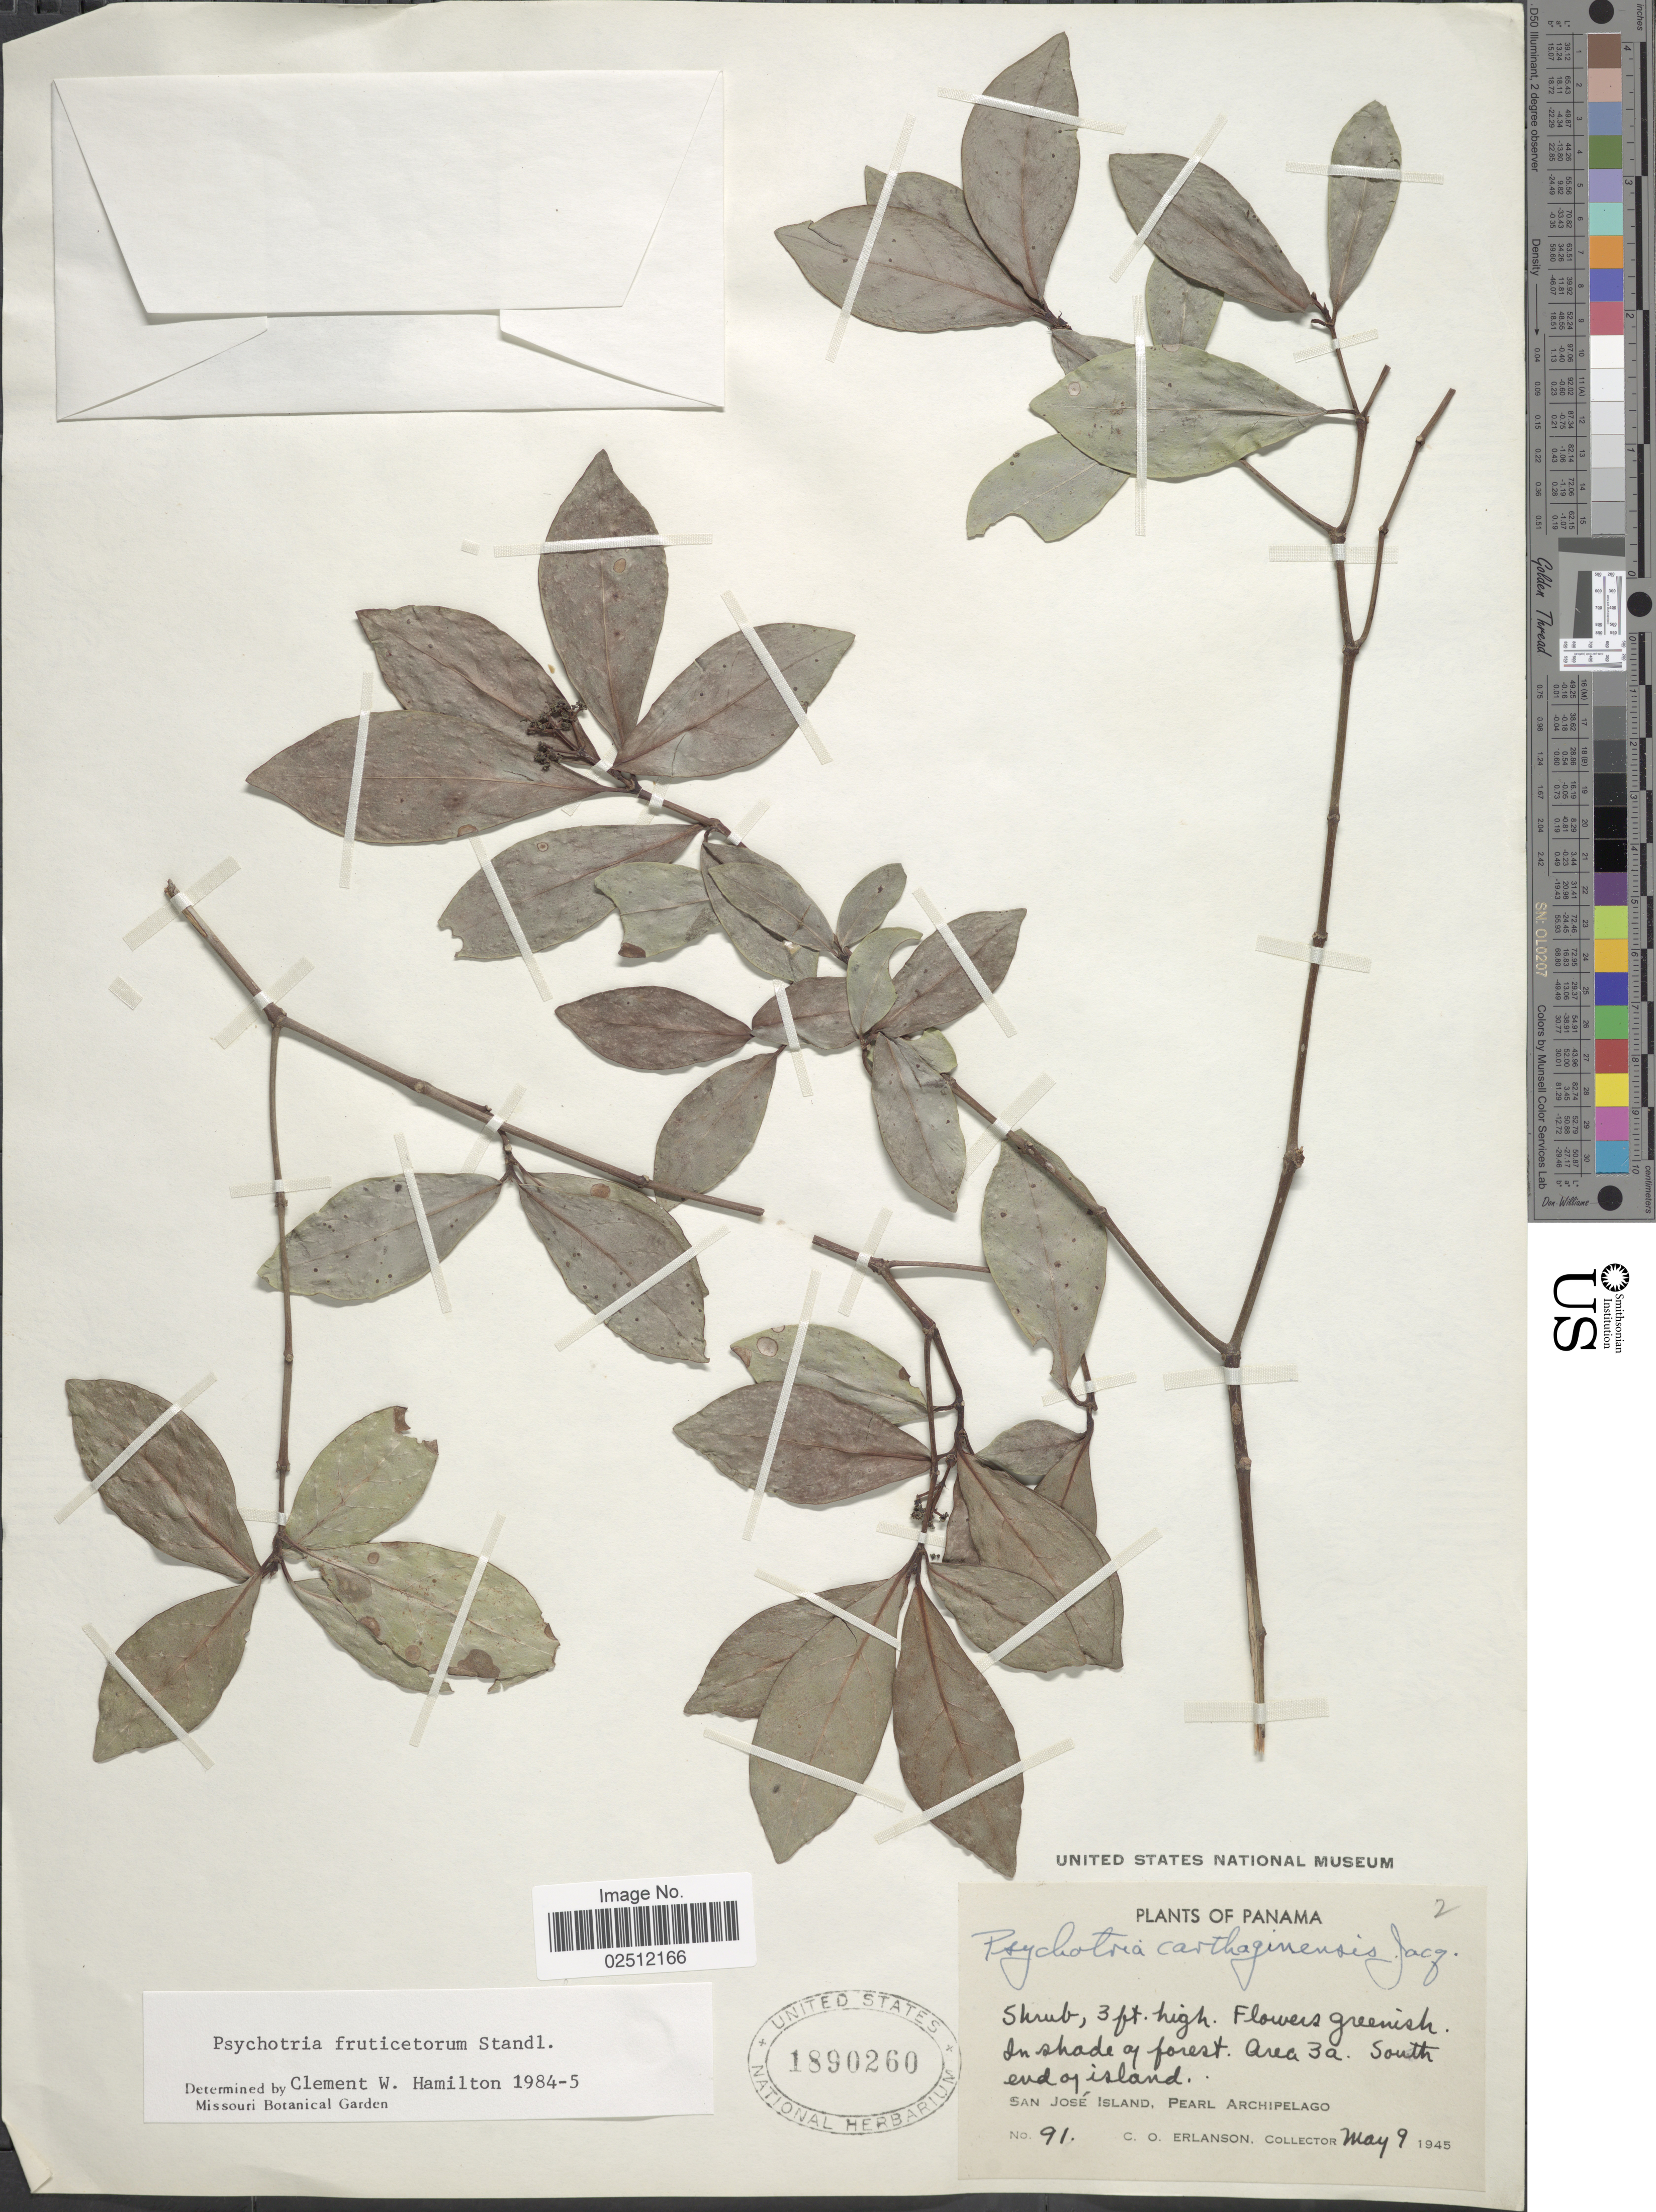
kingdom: Plantae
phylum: Tracheophyta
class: Magnoliopsida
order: Gentianales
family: Rubiaceae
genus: Psychotria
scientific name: Psychotria fruticetorum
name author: Standl.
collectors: C. O. Erlanson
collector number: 91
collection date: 1945-05-09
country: Panama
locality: In shade of forest. Area 3a. South end of island, San José Island, Pearl Archipelago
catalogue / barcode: US 1890260